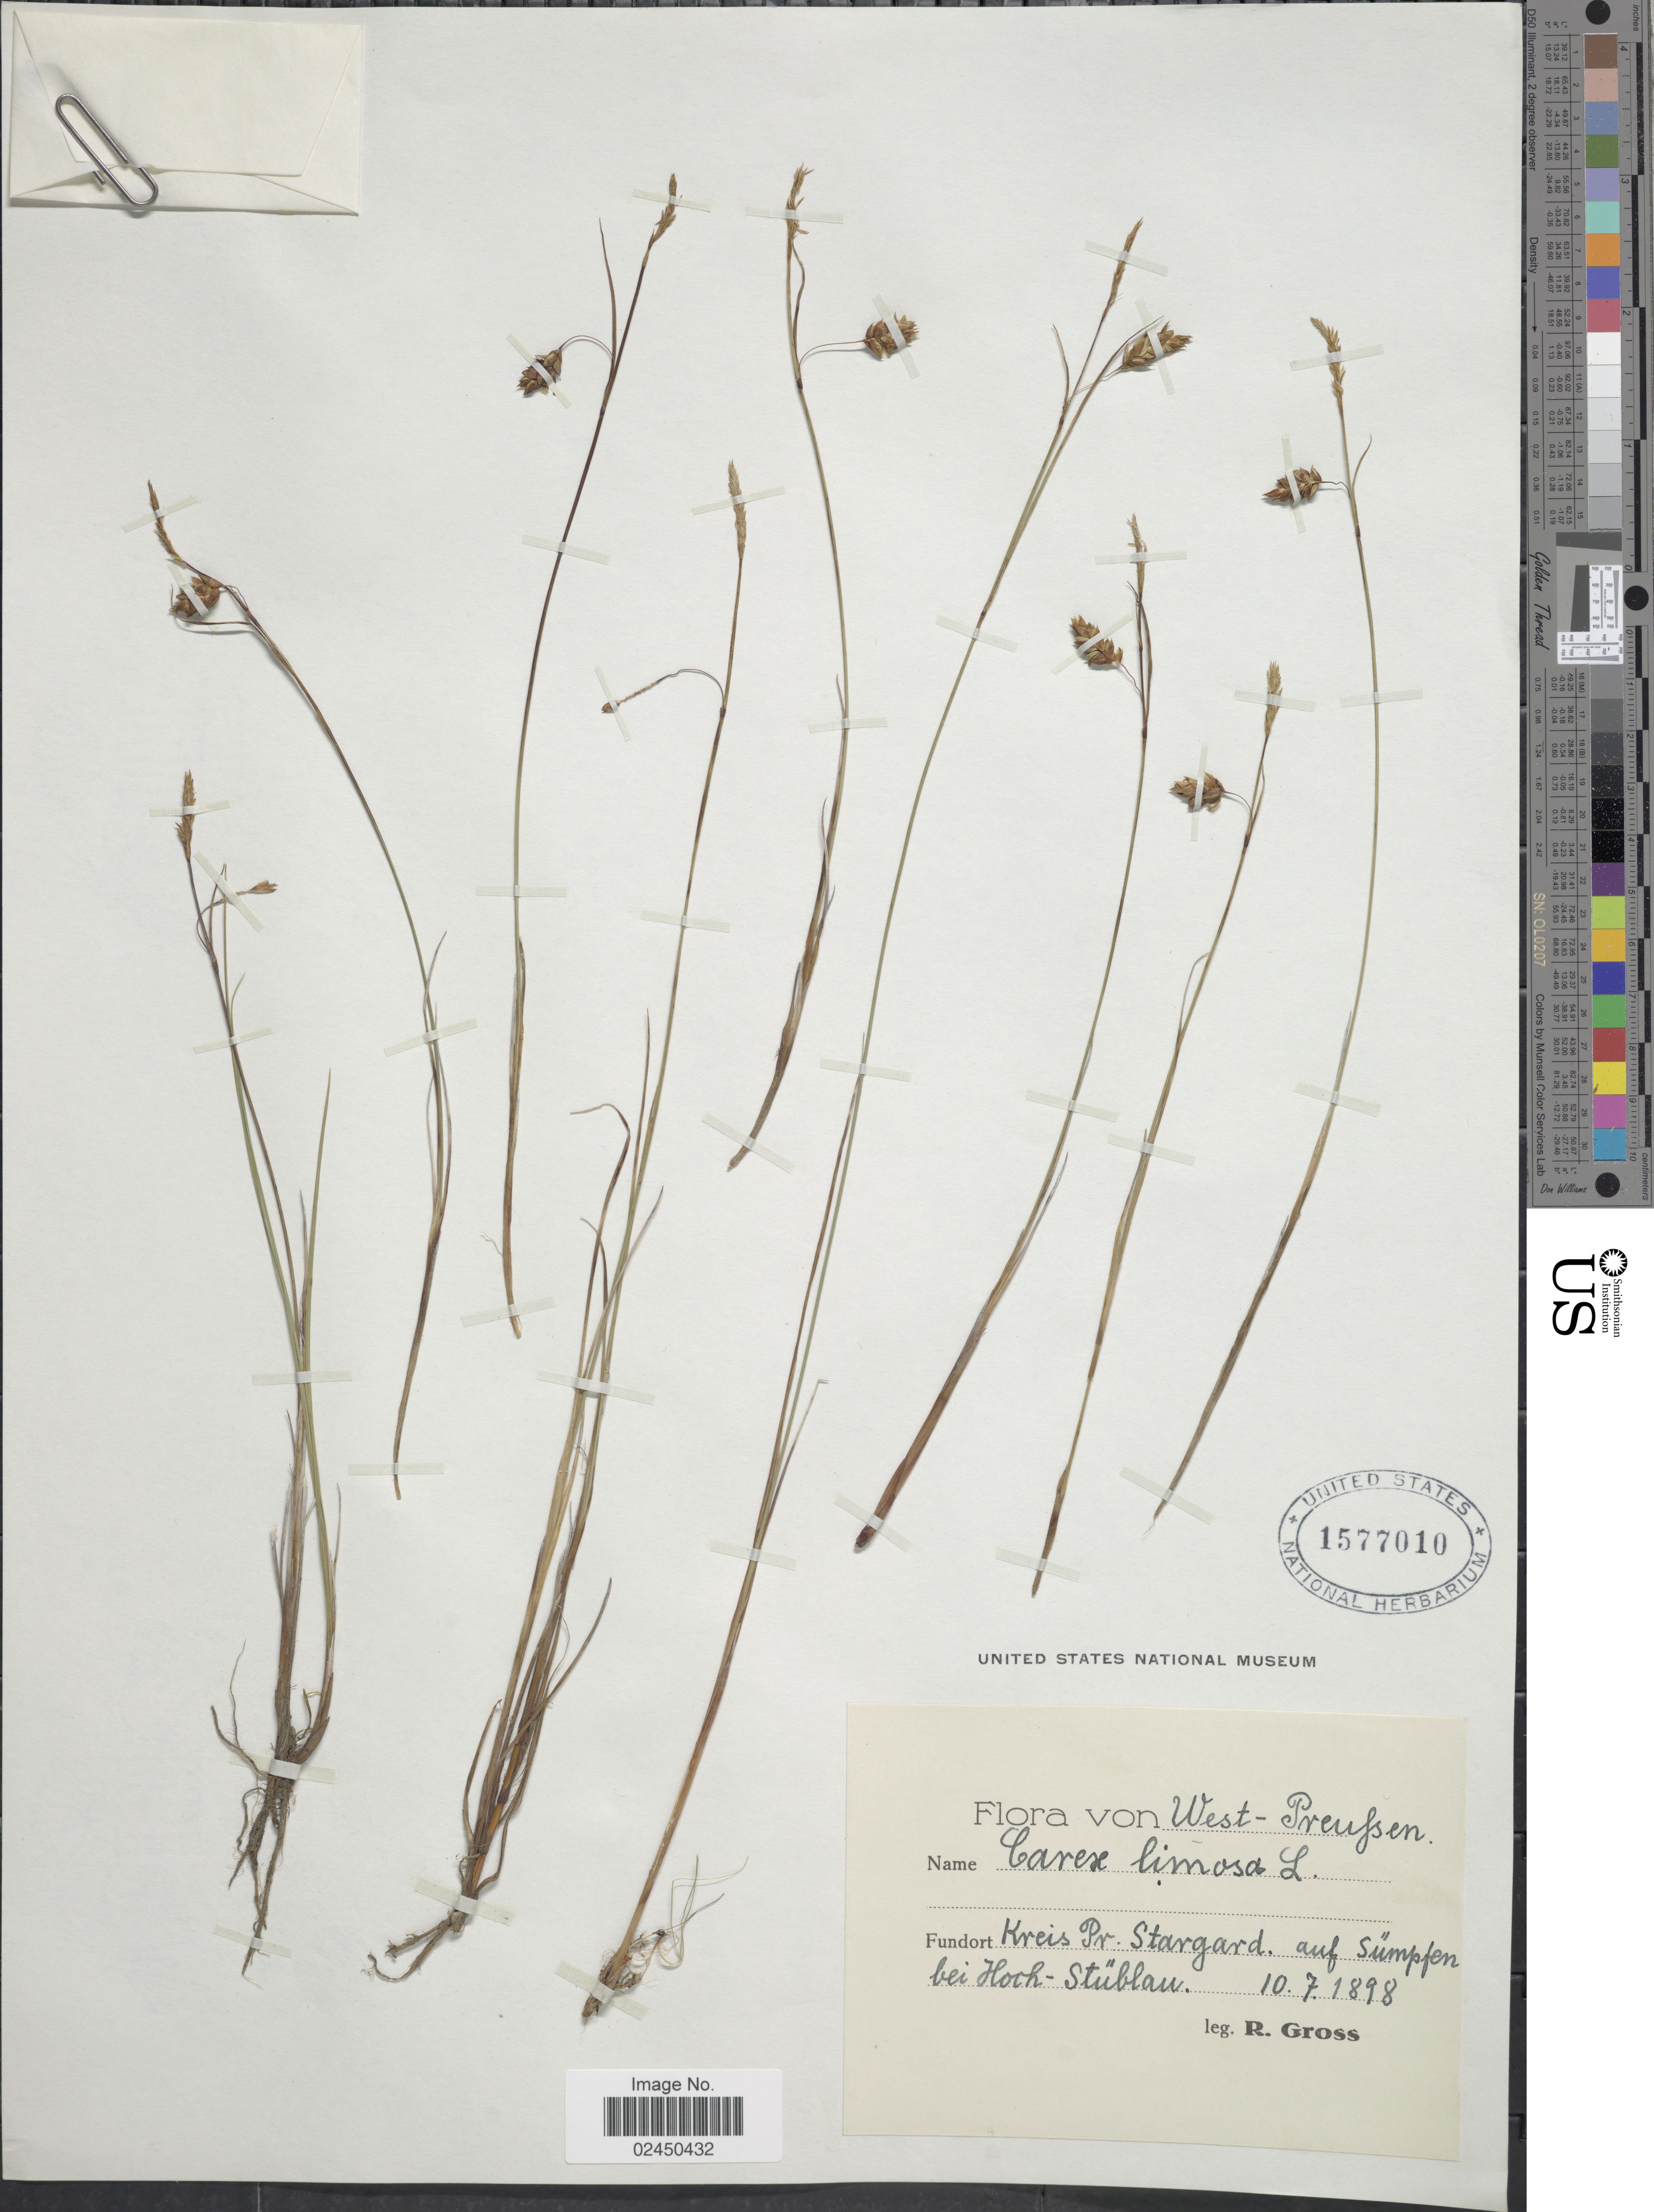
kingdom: Plantae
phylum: Tracheophyta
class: Liliopsida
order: Poales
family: Cyperaceae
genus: Carex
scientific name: Carex limosa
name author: L.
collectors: R. Gross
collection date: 1898-07-10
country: Poland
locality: West-Preufsen, Kreis Pr. Stargard auf Sumpfen bei Hoch-Stublau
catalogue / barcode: US 1577010